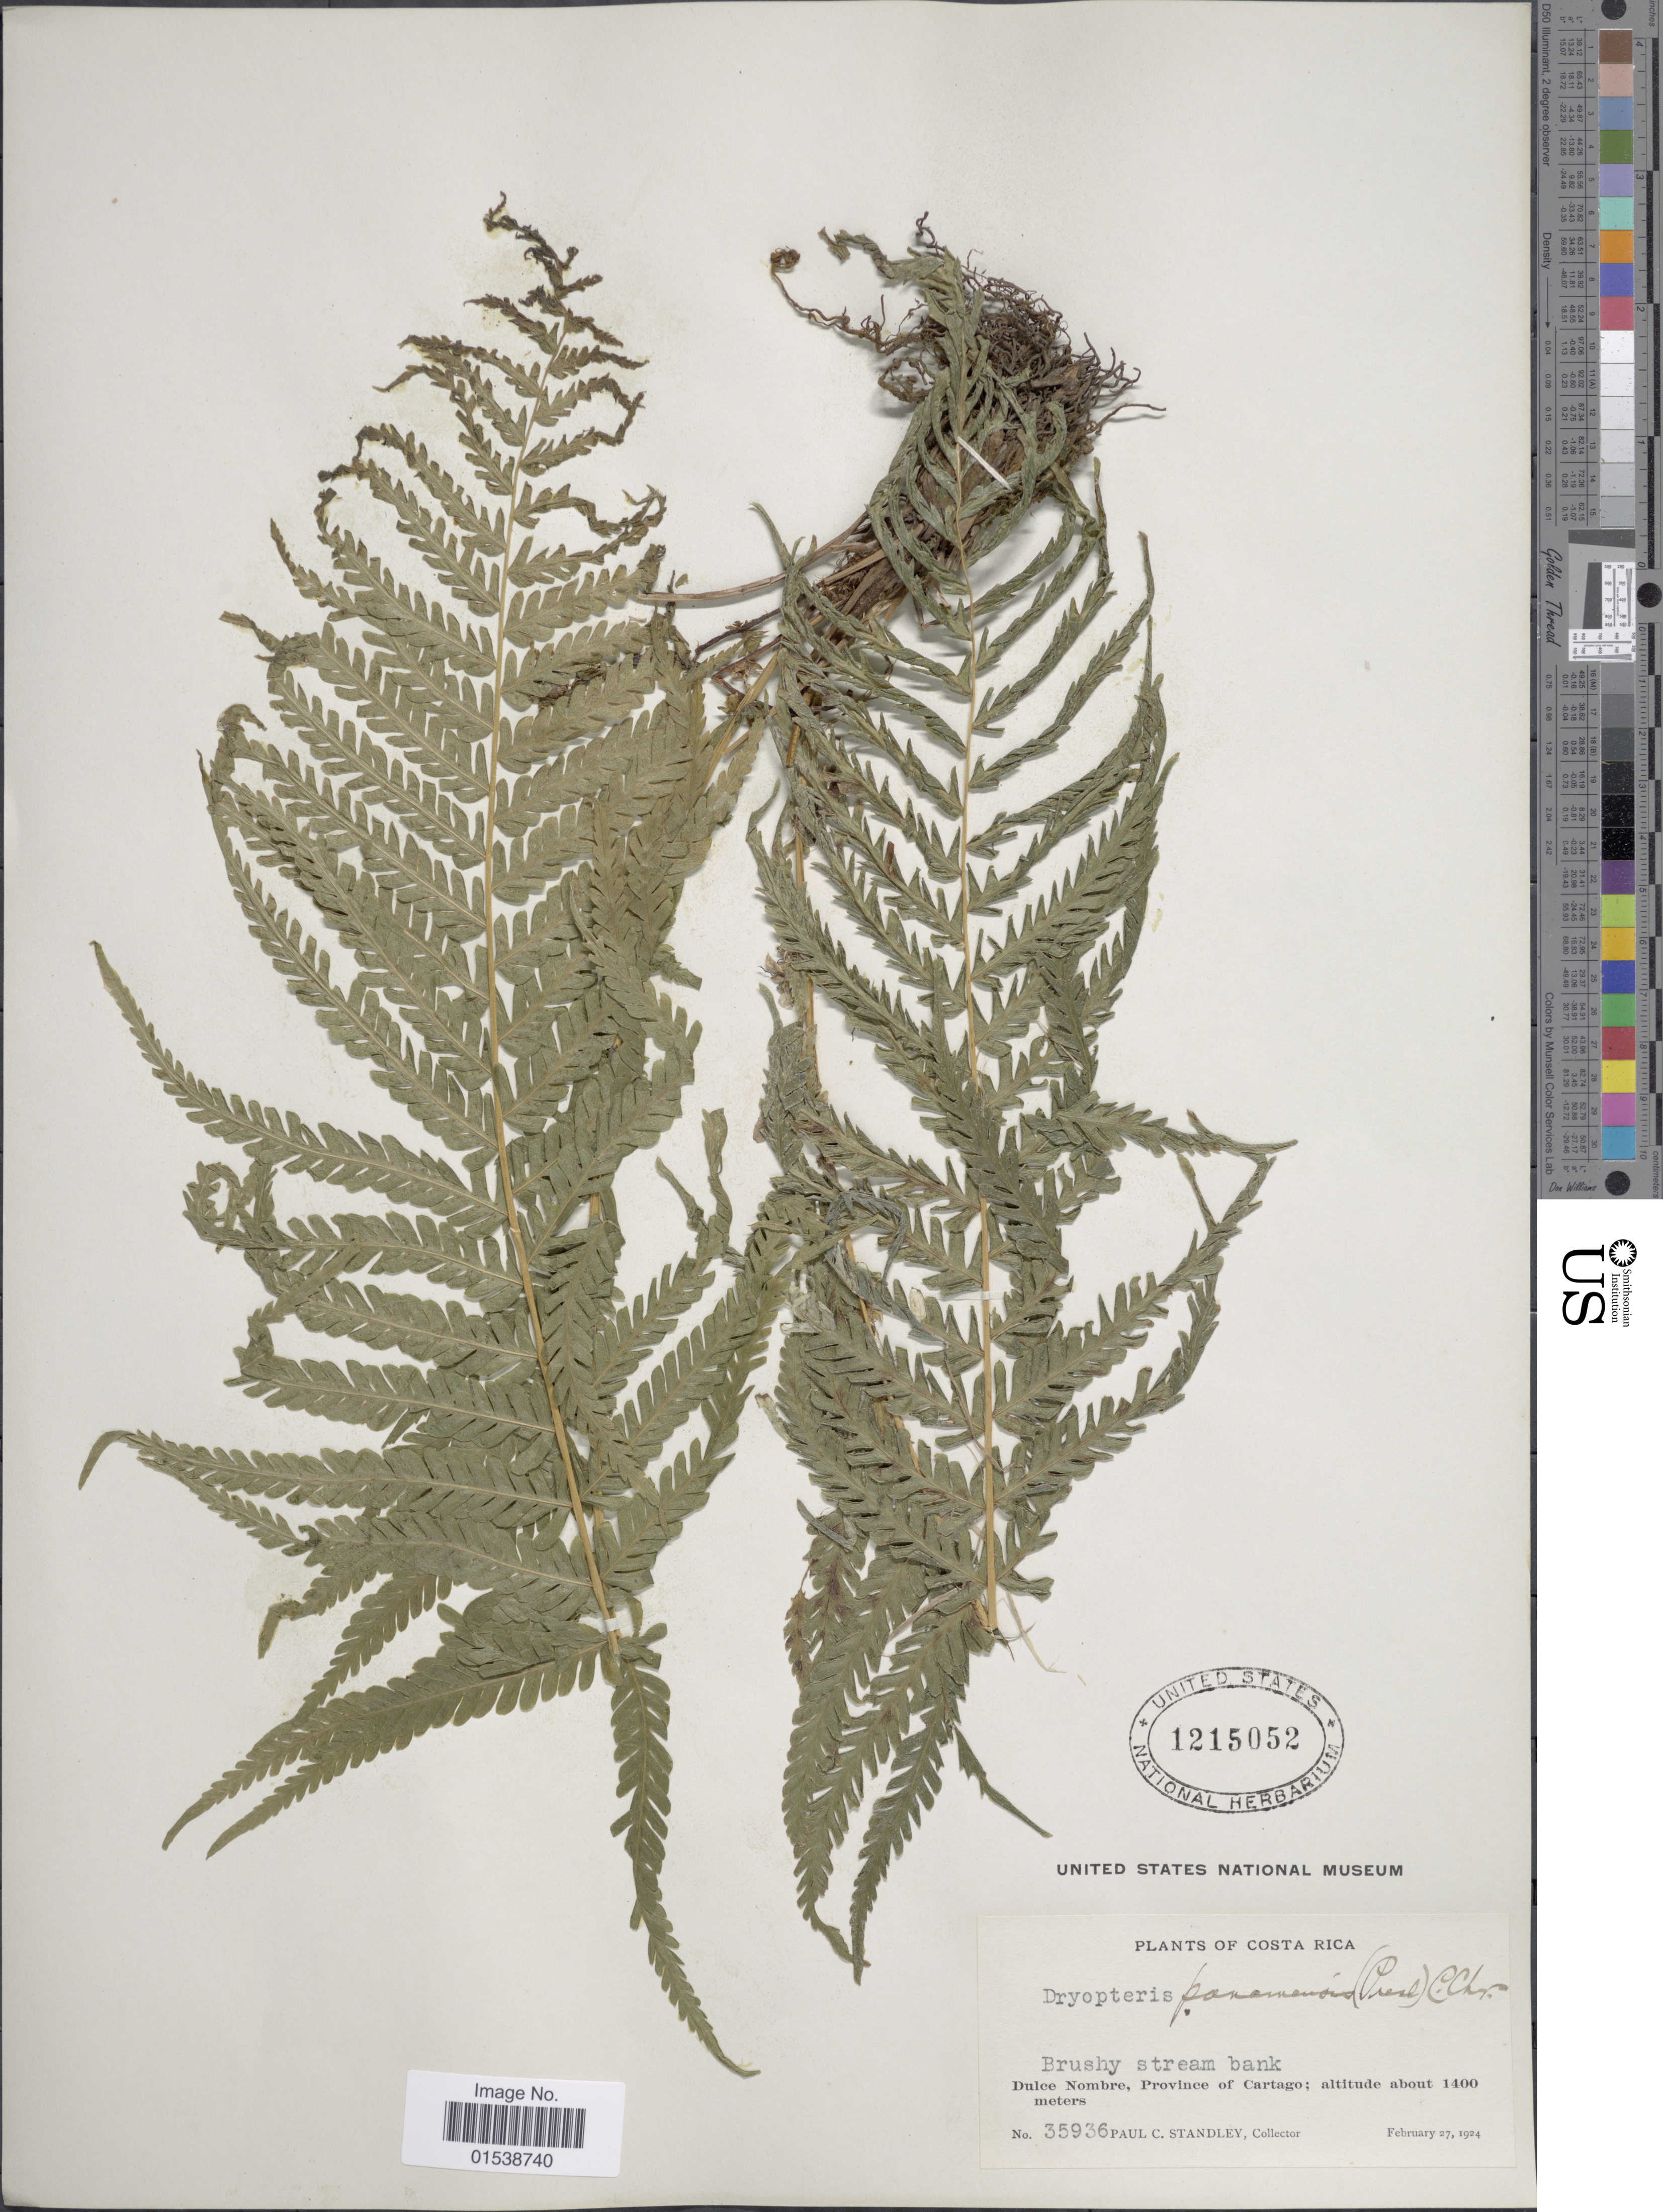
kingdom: Plantae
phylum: Tracheophyta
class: Polypodiopsida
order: Polypodiales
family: Thelypteridaceae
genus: Amauropelta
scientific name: Amauropelta resinifera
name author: (Desv.) Pic. Serm.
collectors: P. C. Standley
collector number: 35936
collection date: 1924-02-27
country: Costa Rica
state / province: Cartago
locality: Dulce Nombre, province of Cartago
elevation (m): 1400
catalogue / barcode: US 1215052